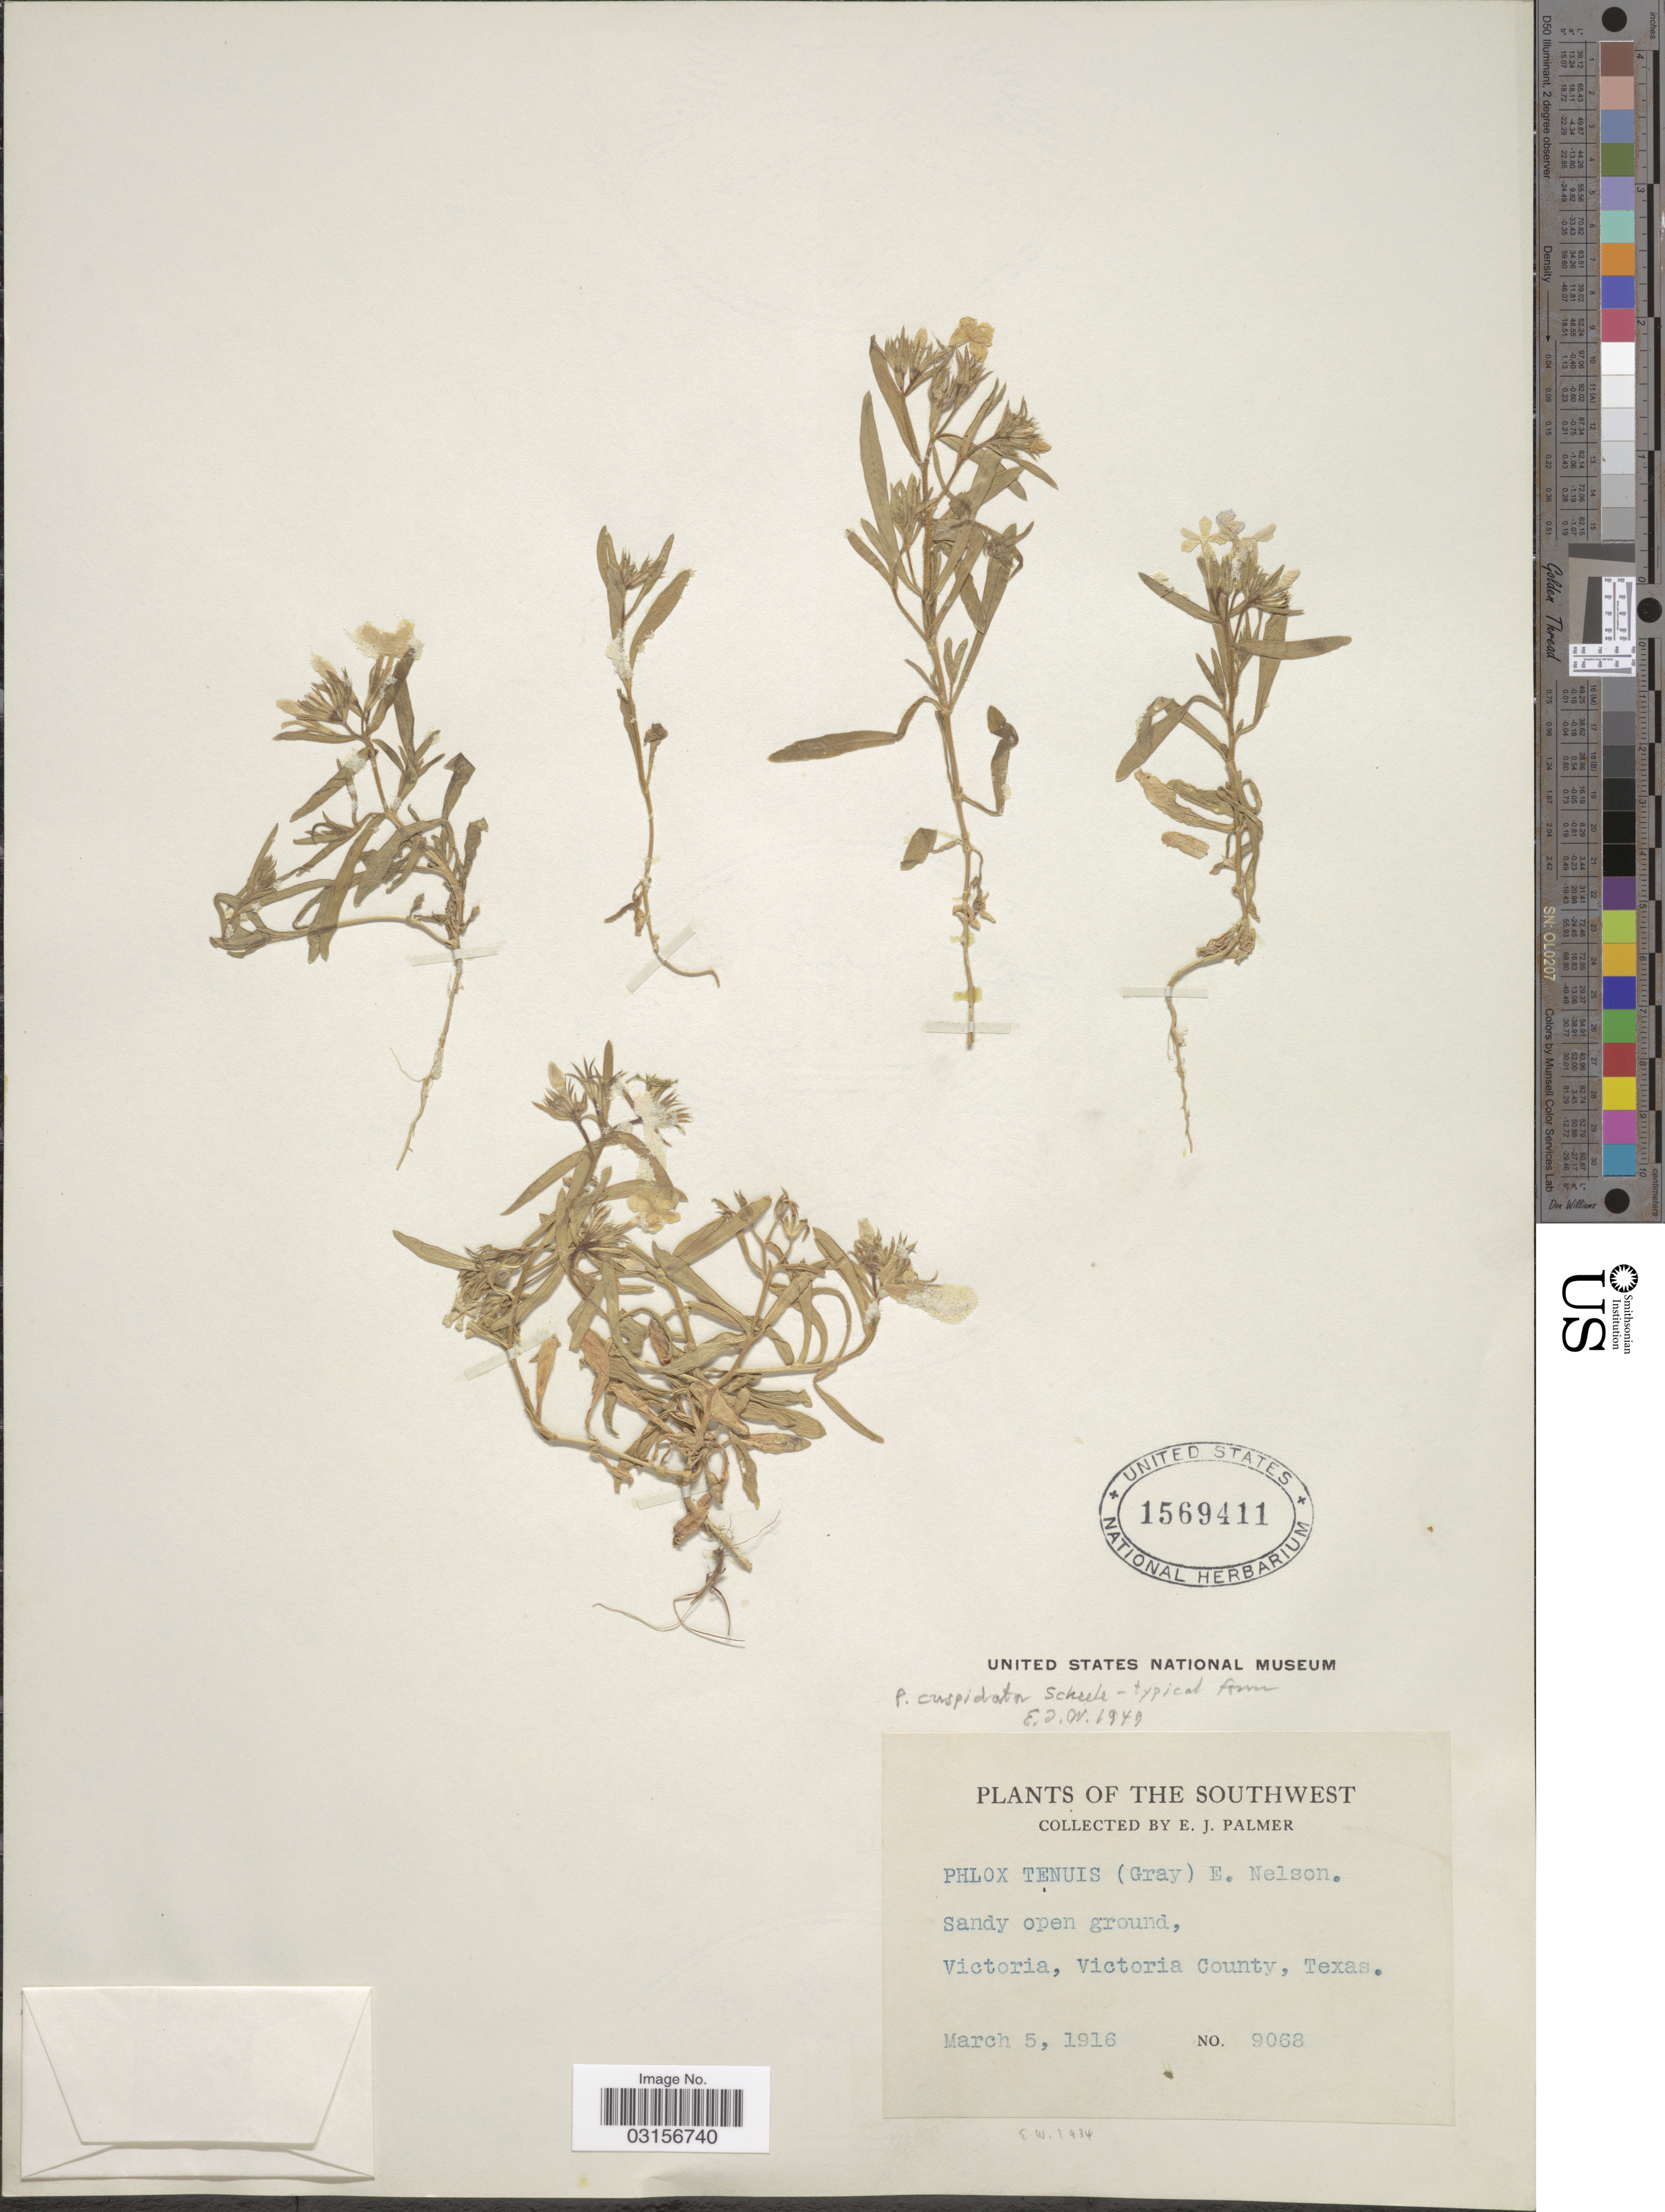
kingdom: Plantae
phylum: Tracheophyta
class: Magnoliopsida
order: Ericales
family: Polemoniaceae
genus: Phlox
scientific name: Phlox cuspidata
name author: Scheele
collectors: E. J. Palmer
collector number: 9068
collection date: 1916-03-05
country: United States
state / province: Texas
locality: The Southwest, Victoria, Victoria County, Texas.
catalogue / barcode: US 1569411